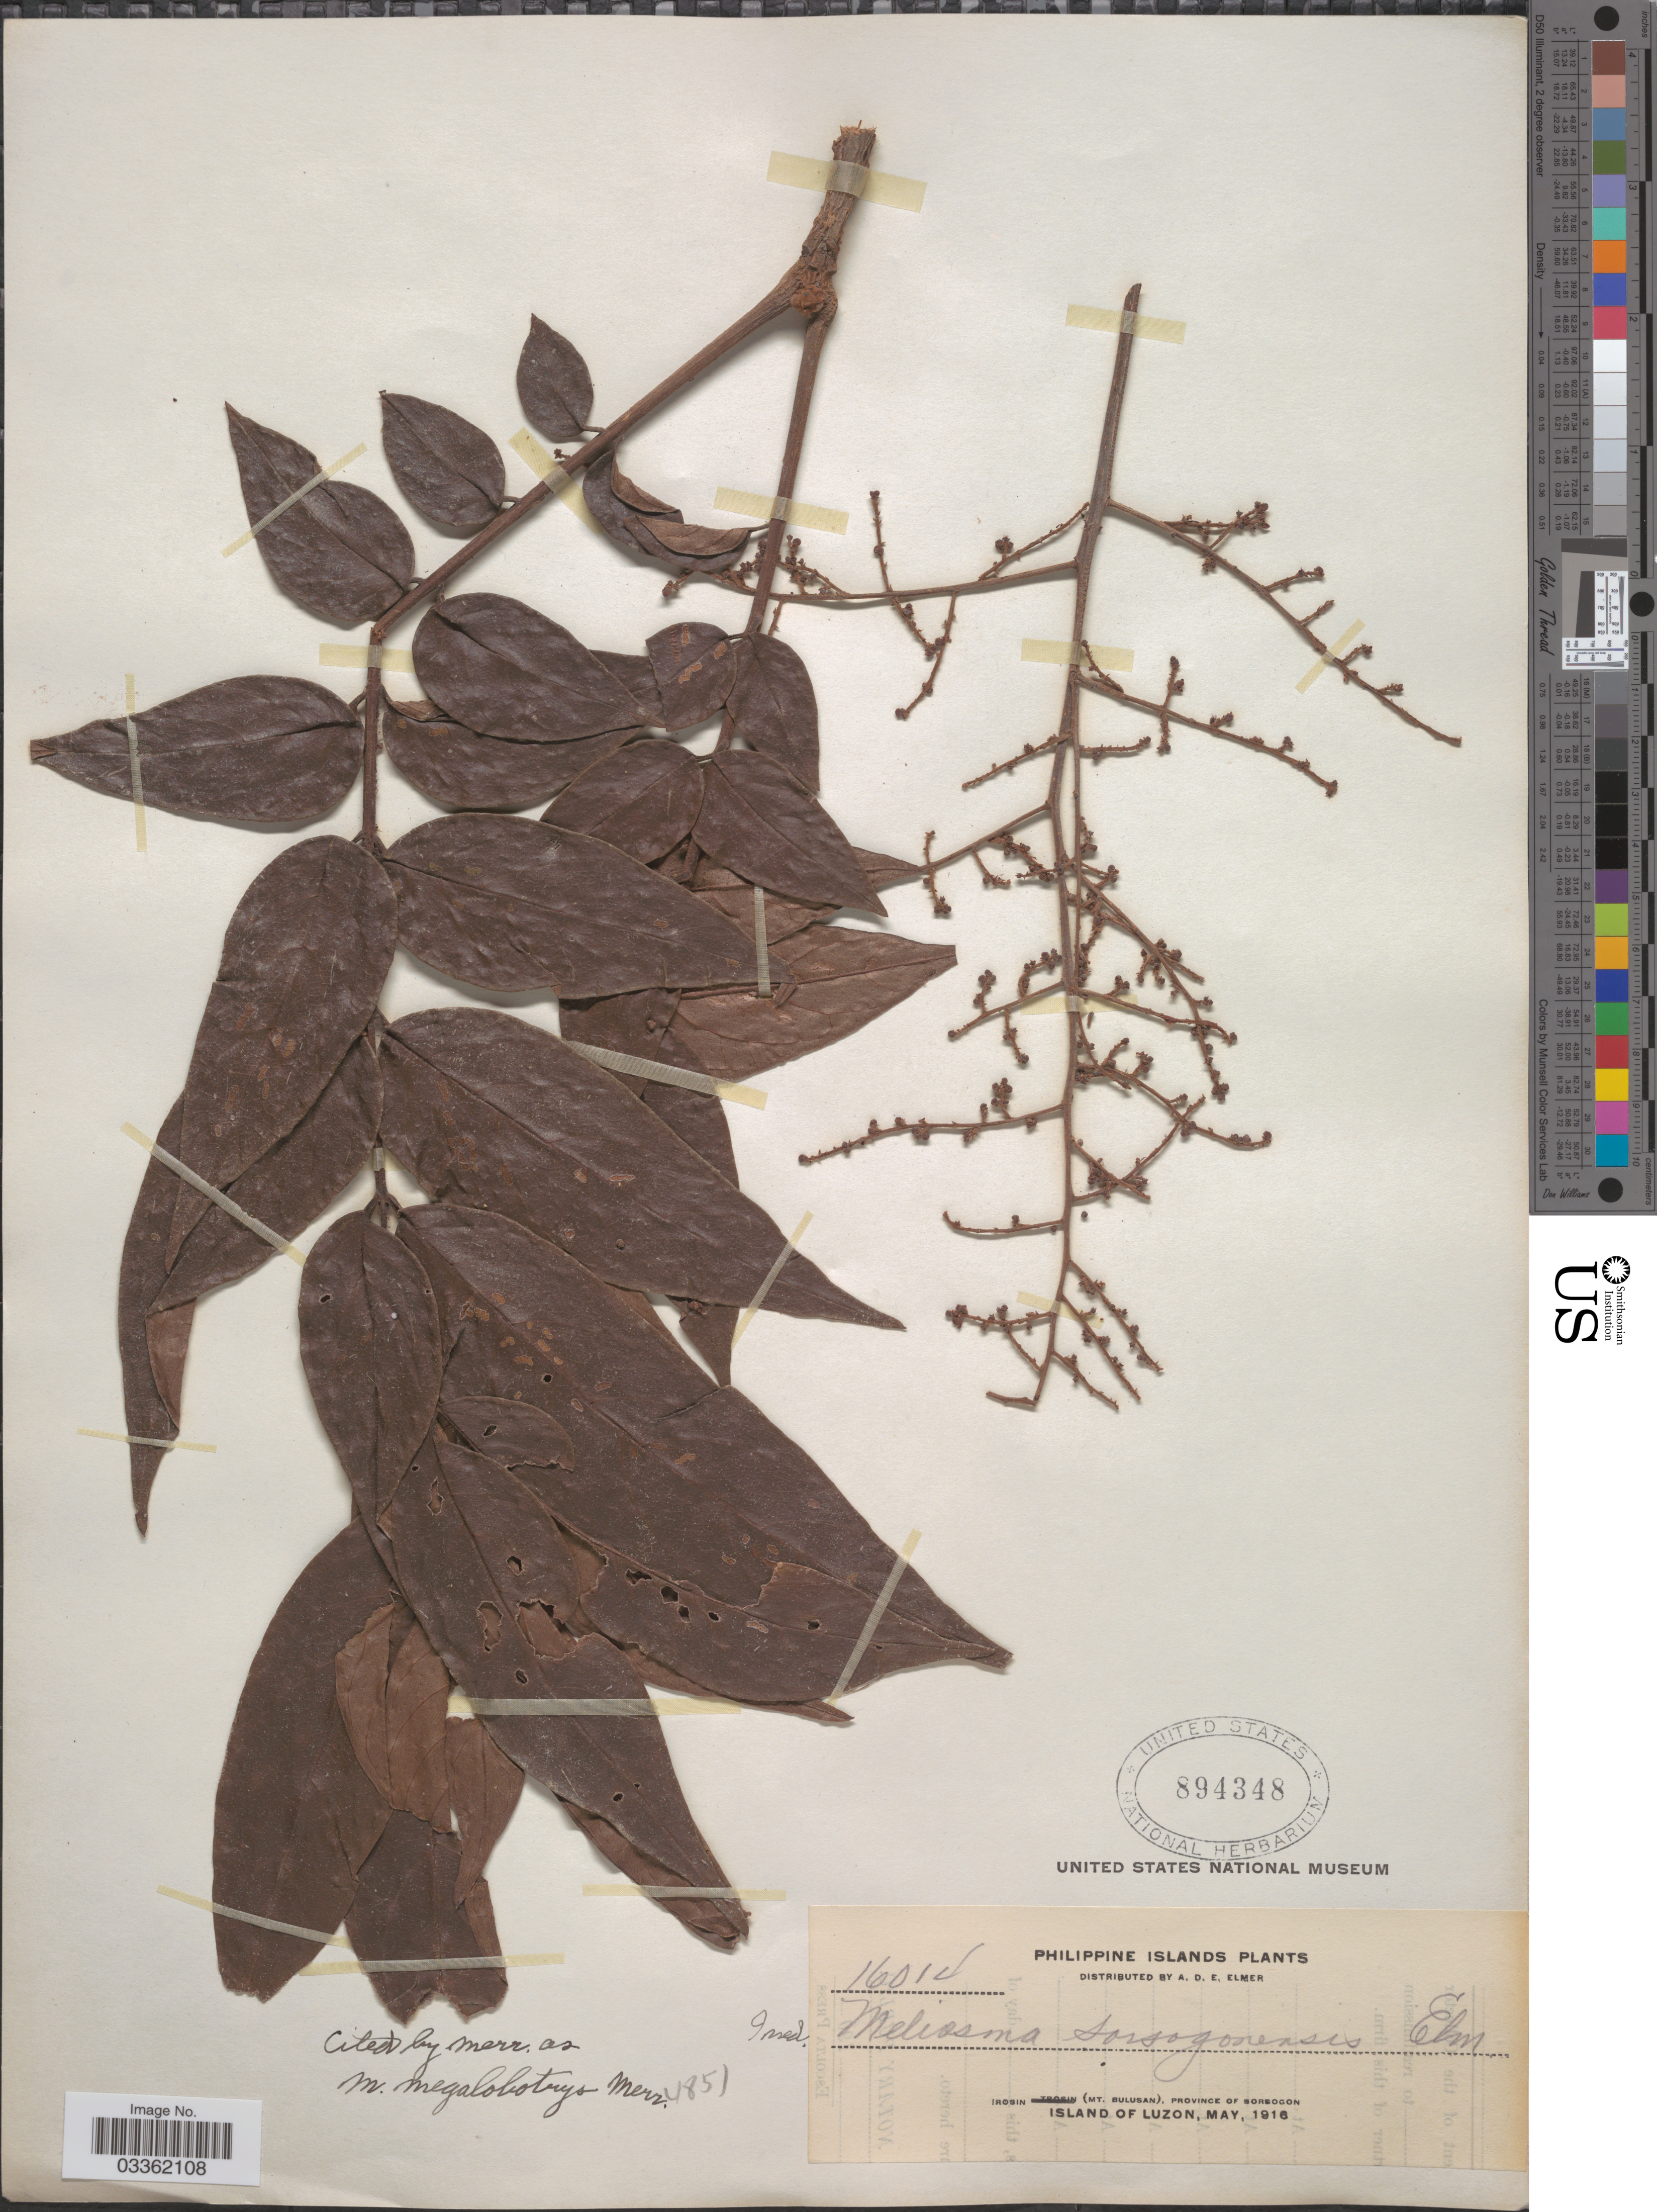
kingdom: Plantae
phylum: Tracheophyta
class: Magnoliopsida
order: Proteales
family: Sabiaceae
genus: Meliosma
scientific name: Meliosma megalobotrys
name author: Merr.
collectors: A. D. E. Elmer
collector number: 16014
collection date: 1916-05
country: Philippines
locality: Irosin (Mt. Bulusan), Province of Sorsogon. Island of Luzon.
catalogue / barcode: US 894348